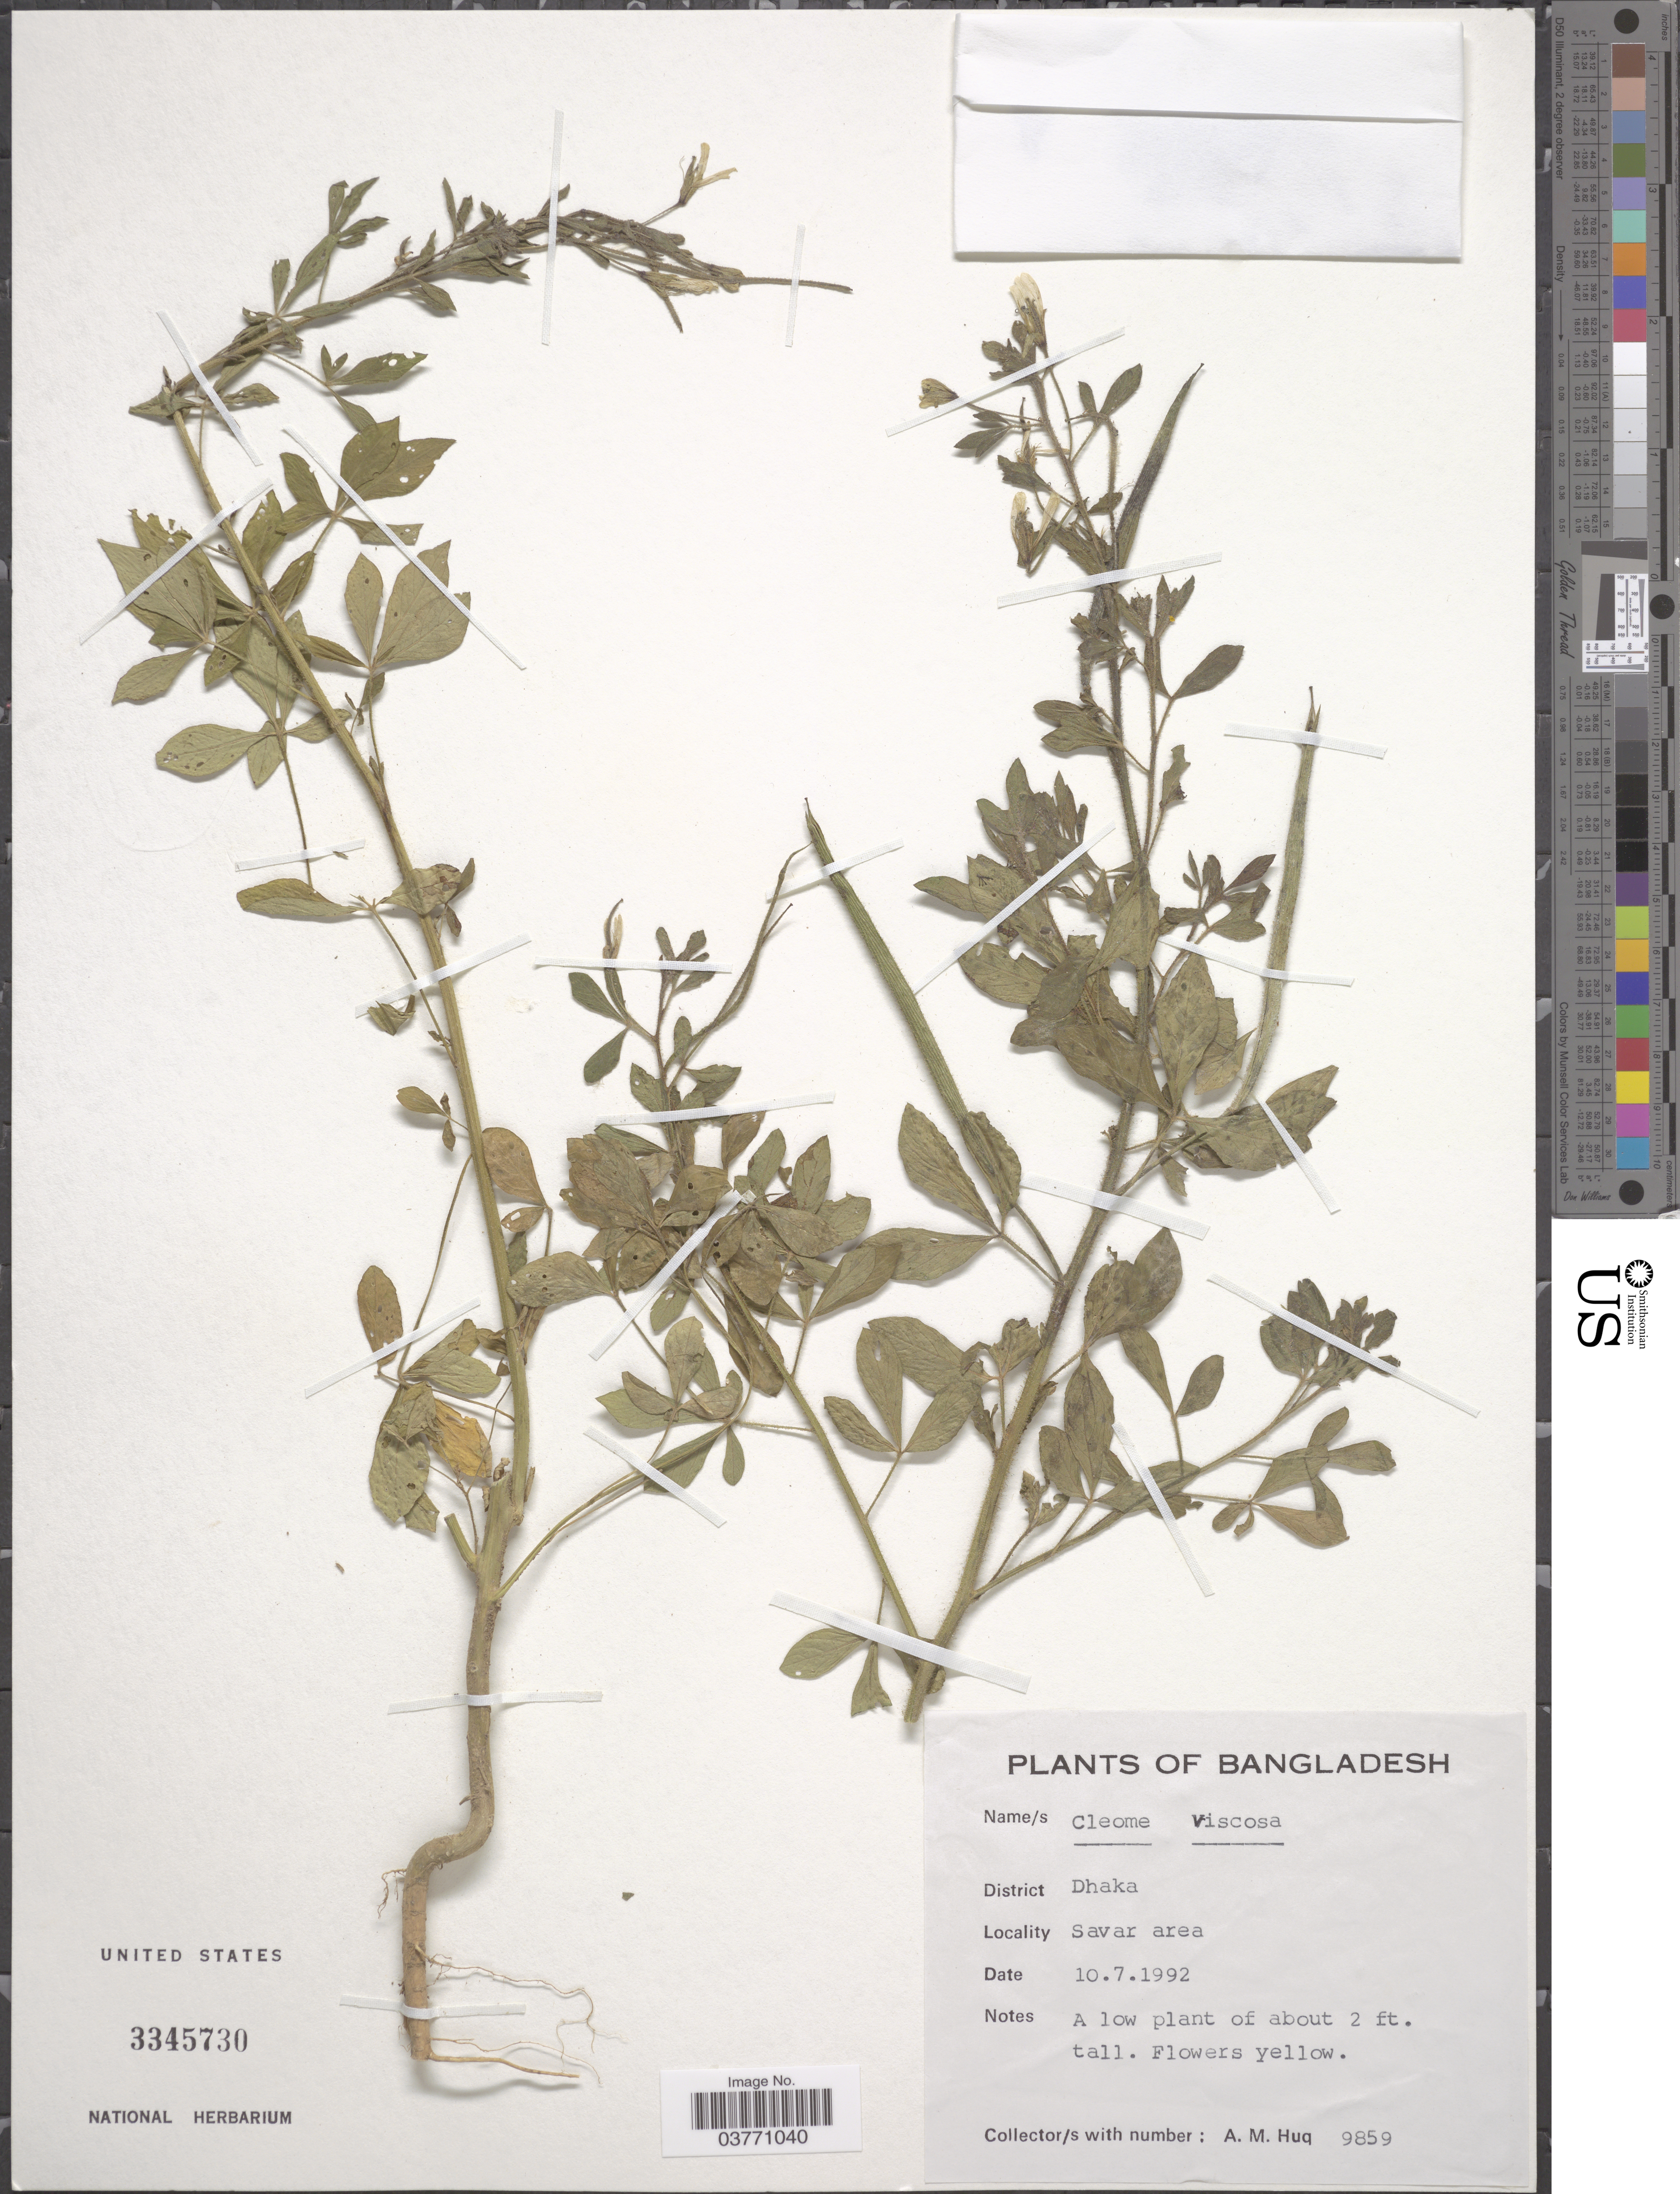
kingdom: Plantae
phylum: Tracheophyta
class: Magnoliopsida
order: Brassicales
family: Cleomaceae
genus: Arivela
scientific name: Arivela viscosa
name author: (L.) Raf.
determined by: Strong, M. T., (US), Smithsonian Institution - National Museum of Natural History (UNITED STATES)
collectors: A. M. Huq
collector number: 9859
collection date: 1992-07-10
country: Bangladesh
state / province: Dhaka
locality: District Dhaka. Savar area.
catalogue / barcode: US 3345730